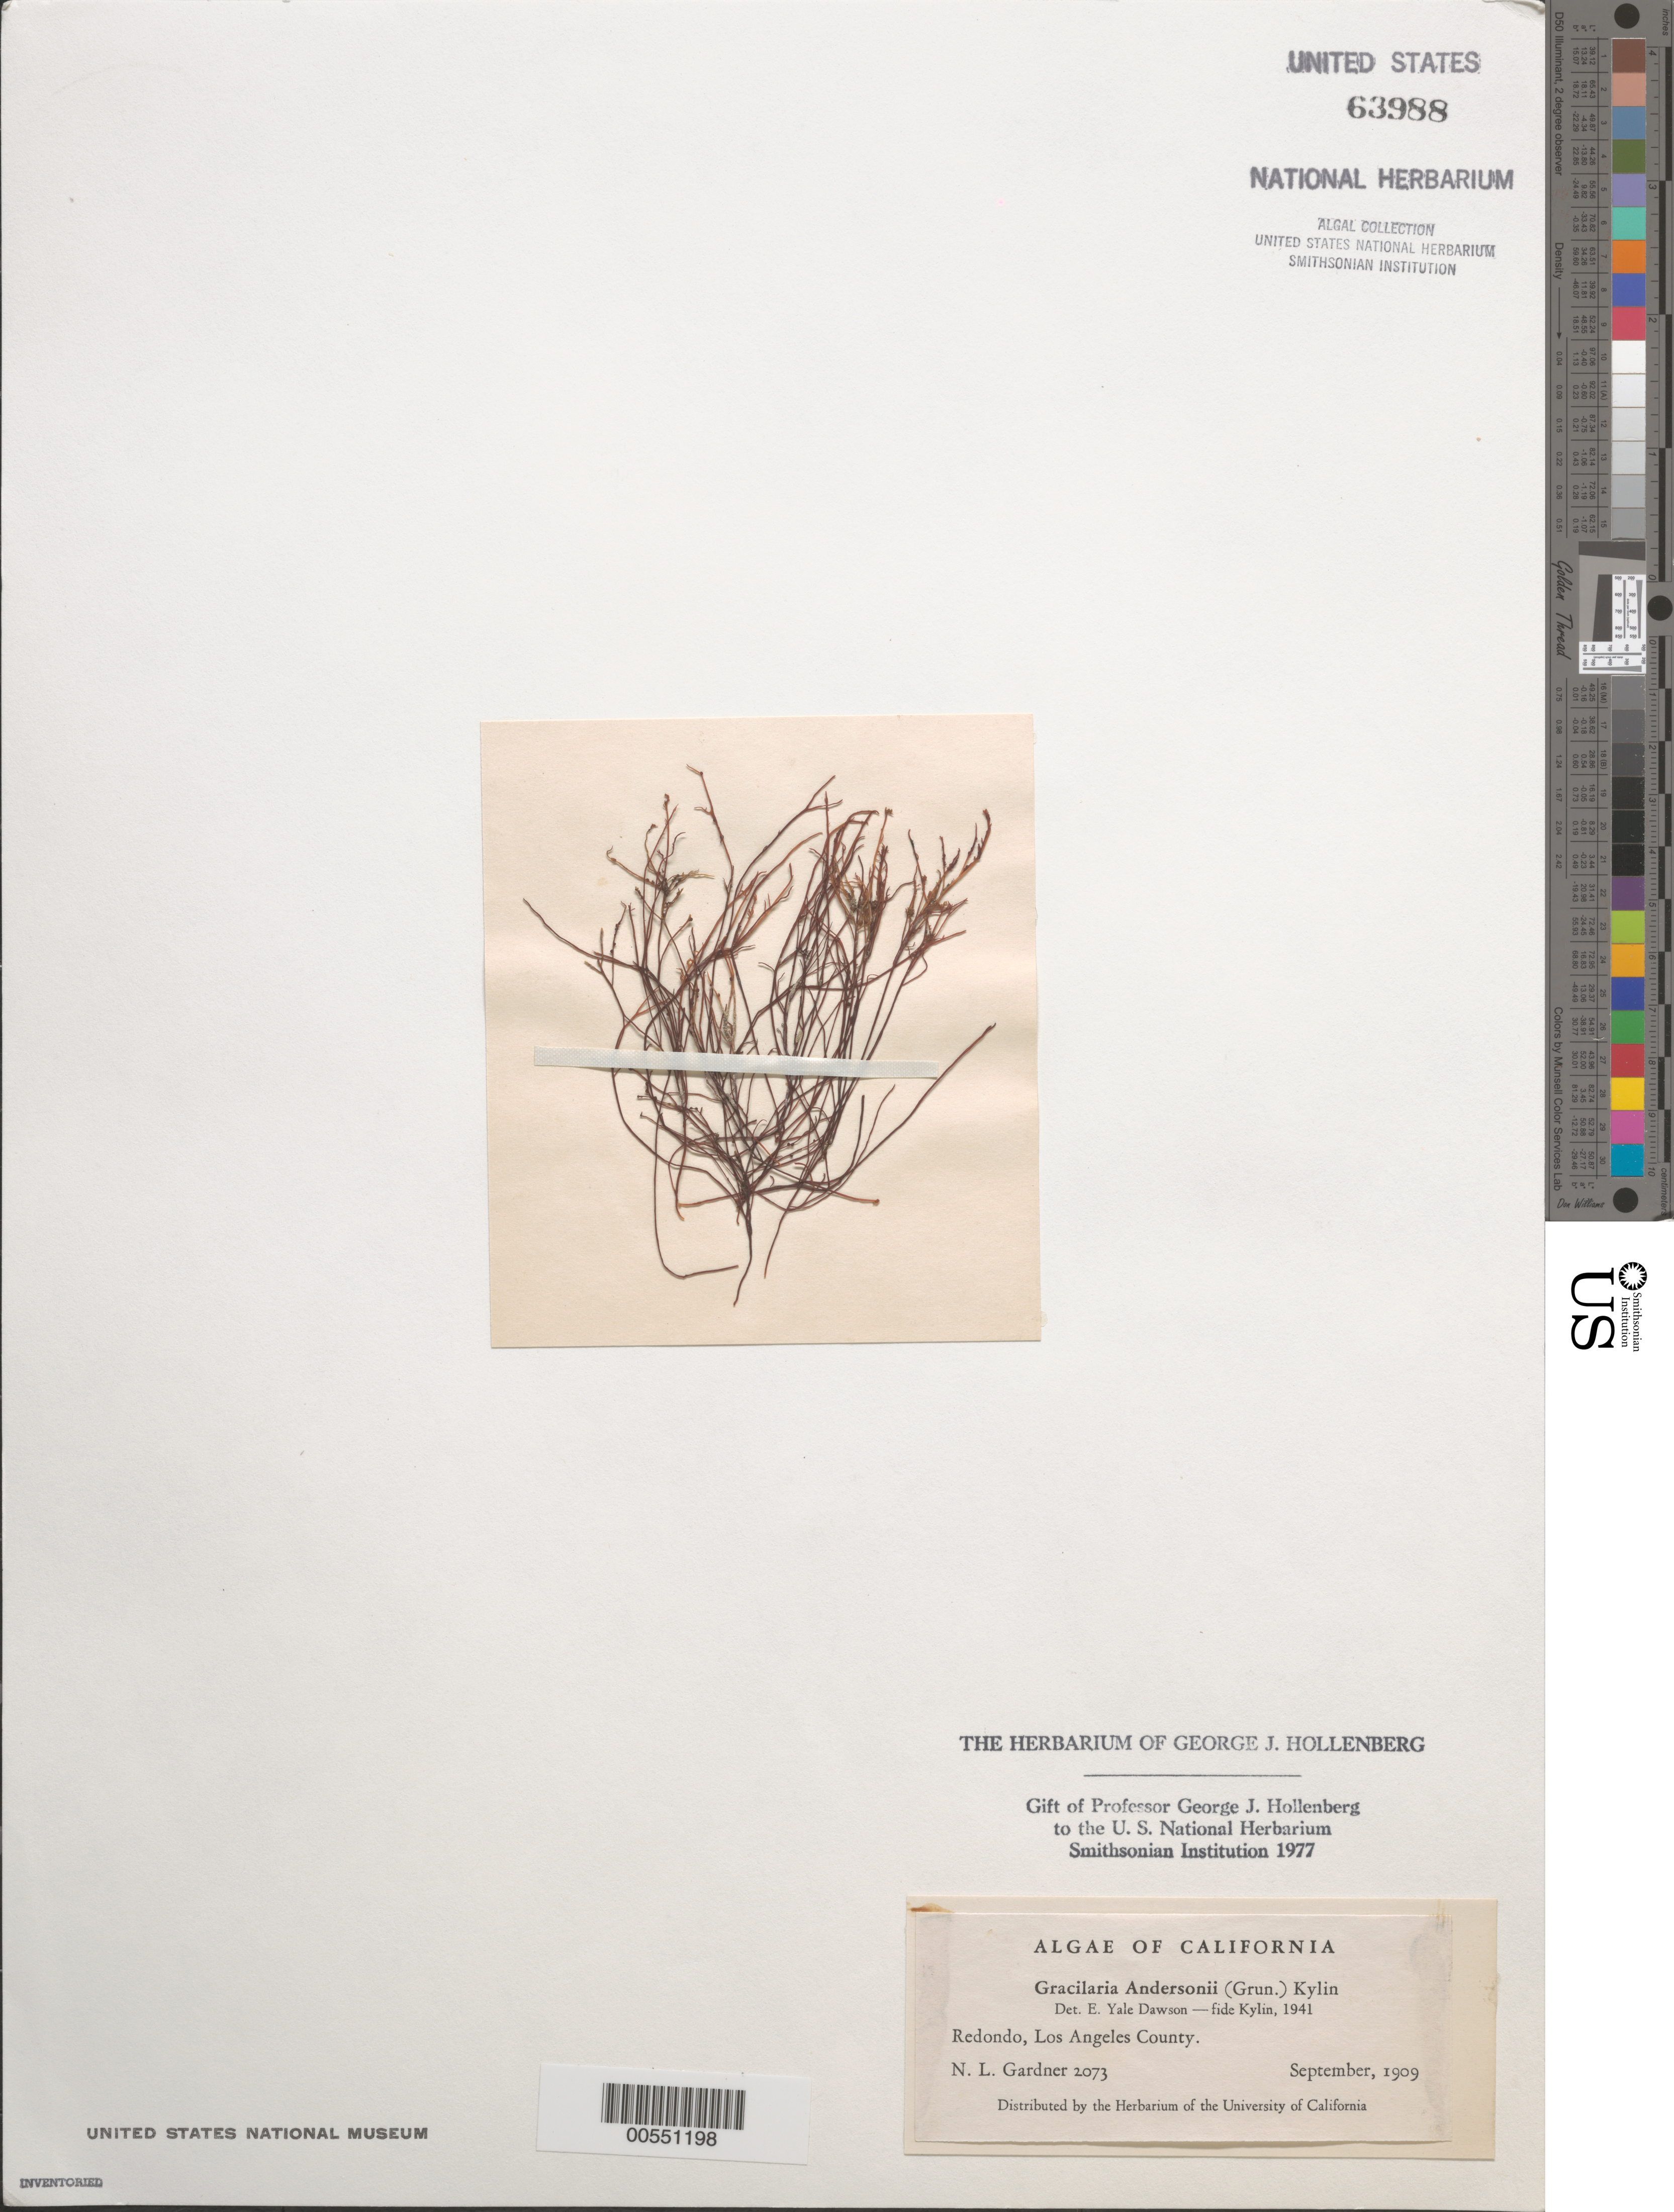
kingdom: Plantae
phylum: Rhodophyta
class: Florideophyceae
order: Gracilariales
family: Gracilariaceae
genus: Gracilariopsis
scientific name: Gracilariopsis andersonii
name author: (Grunow) E.Y. Dawson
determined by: Algae name updating Project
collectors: N. Gardner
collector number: NLG 2073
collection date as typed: Sep 1909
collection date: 1909-09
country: United States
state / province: California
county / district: Los Angeles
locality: Redondo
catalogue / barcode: US 63988